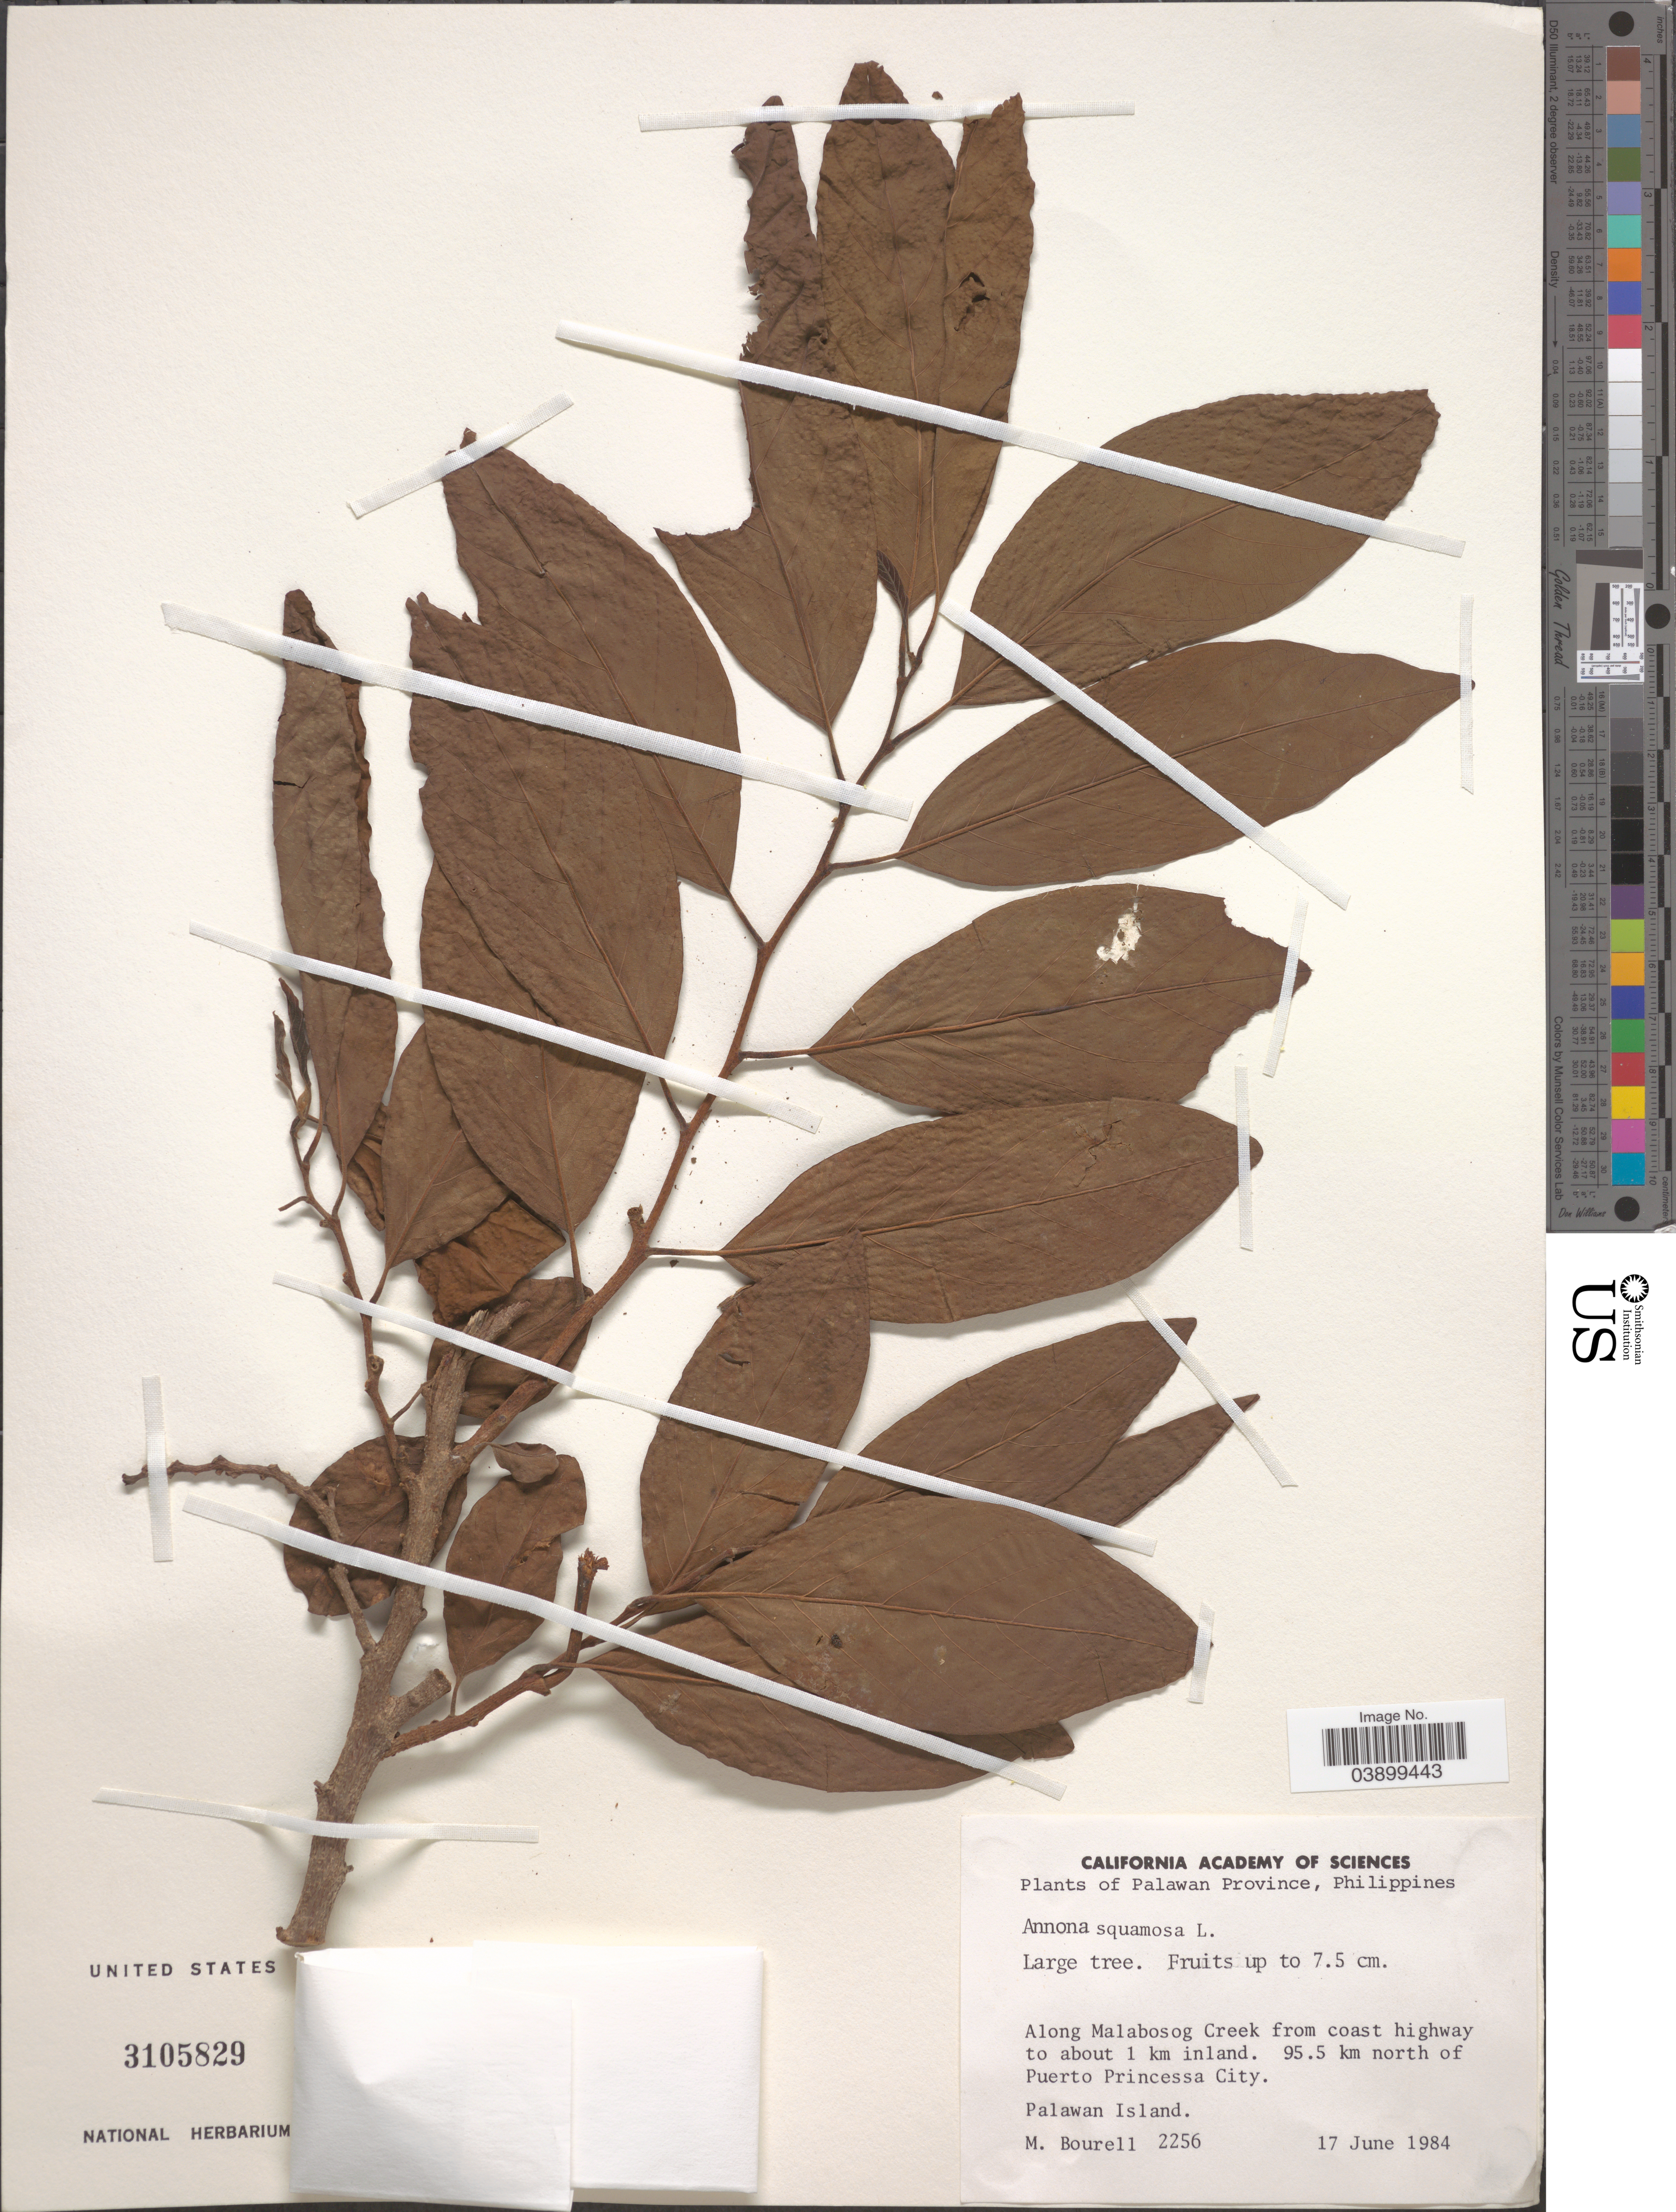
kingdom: Plantae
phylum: Tracheophyta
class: Magnoliopsida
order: Magnoliales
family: Annonaceae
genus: Annona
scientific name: Annona squamosa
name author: L.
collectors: M. Bourell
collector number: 2256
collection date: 1984-06-17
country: Philippines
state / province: Mimaropa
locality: Palawan Province. Along Malabosog Creek from coast highway to about 1 km inland. 95.5 km north of Puerto Princessa City. Palawan Island.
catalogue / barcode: US 3105829